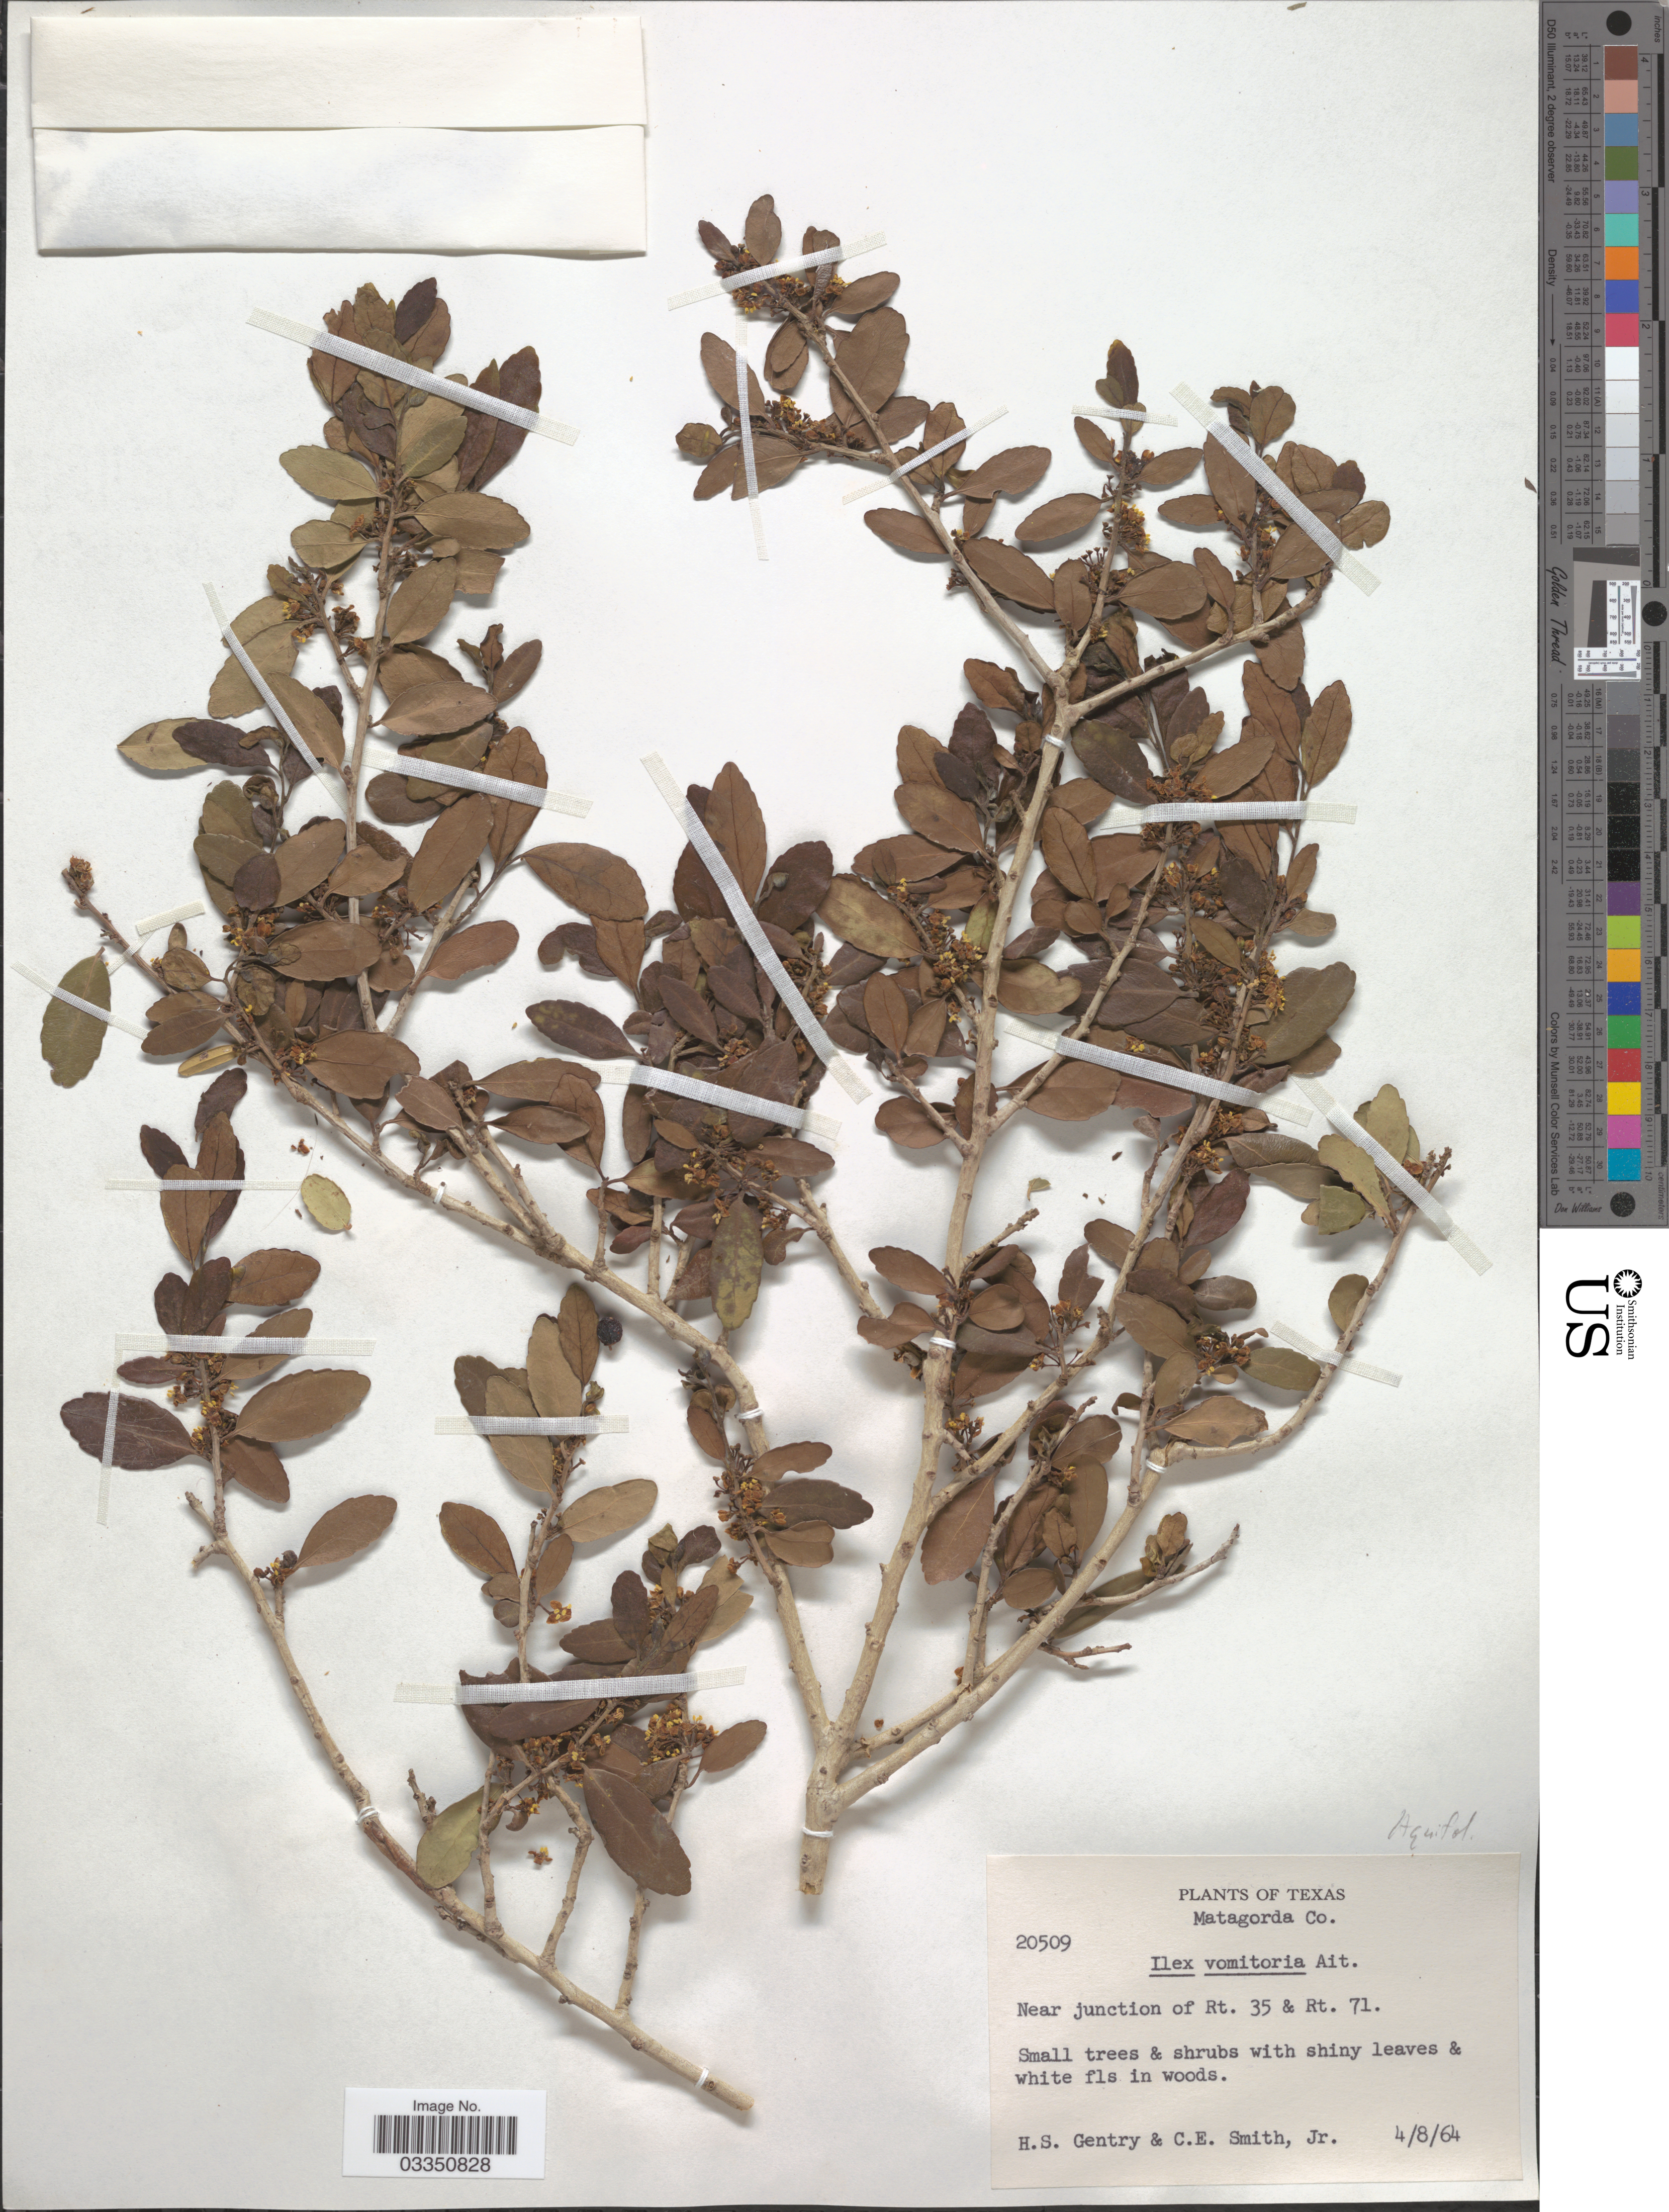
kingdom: Plantae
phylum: Tracheophyta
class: Magnoliopsida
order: Aquifoliales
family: Aquifoliaceae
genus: Ilex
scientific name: Ilex vomitoria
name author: Aiton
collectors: H. S. Gentry & C. E. Smith Jr.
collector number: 20509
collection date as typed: Transcribed d/m/y: 8/4/64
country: United States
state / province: Texas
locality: Matagorda Co, Near junction of Rt. 35 & Rt. 71.